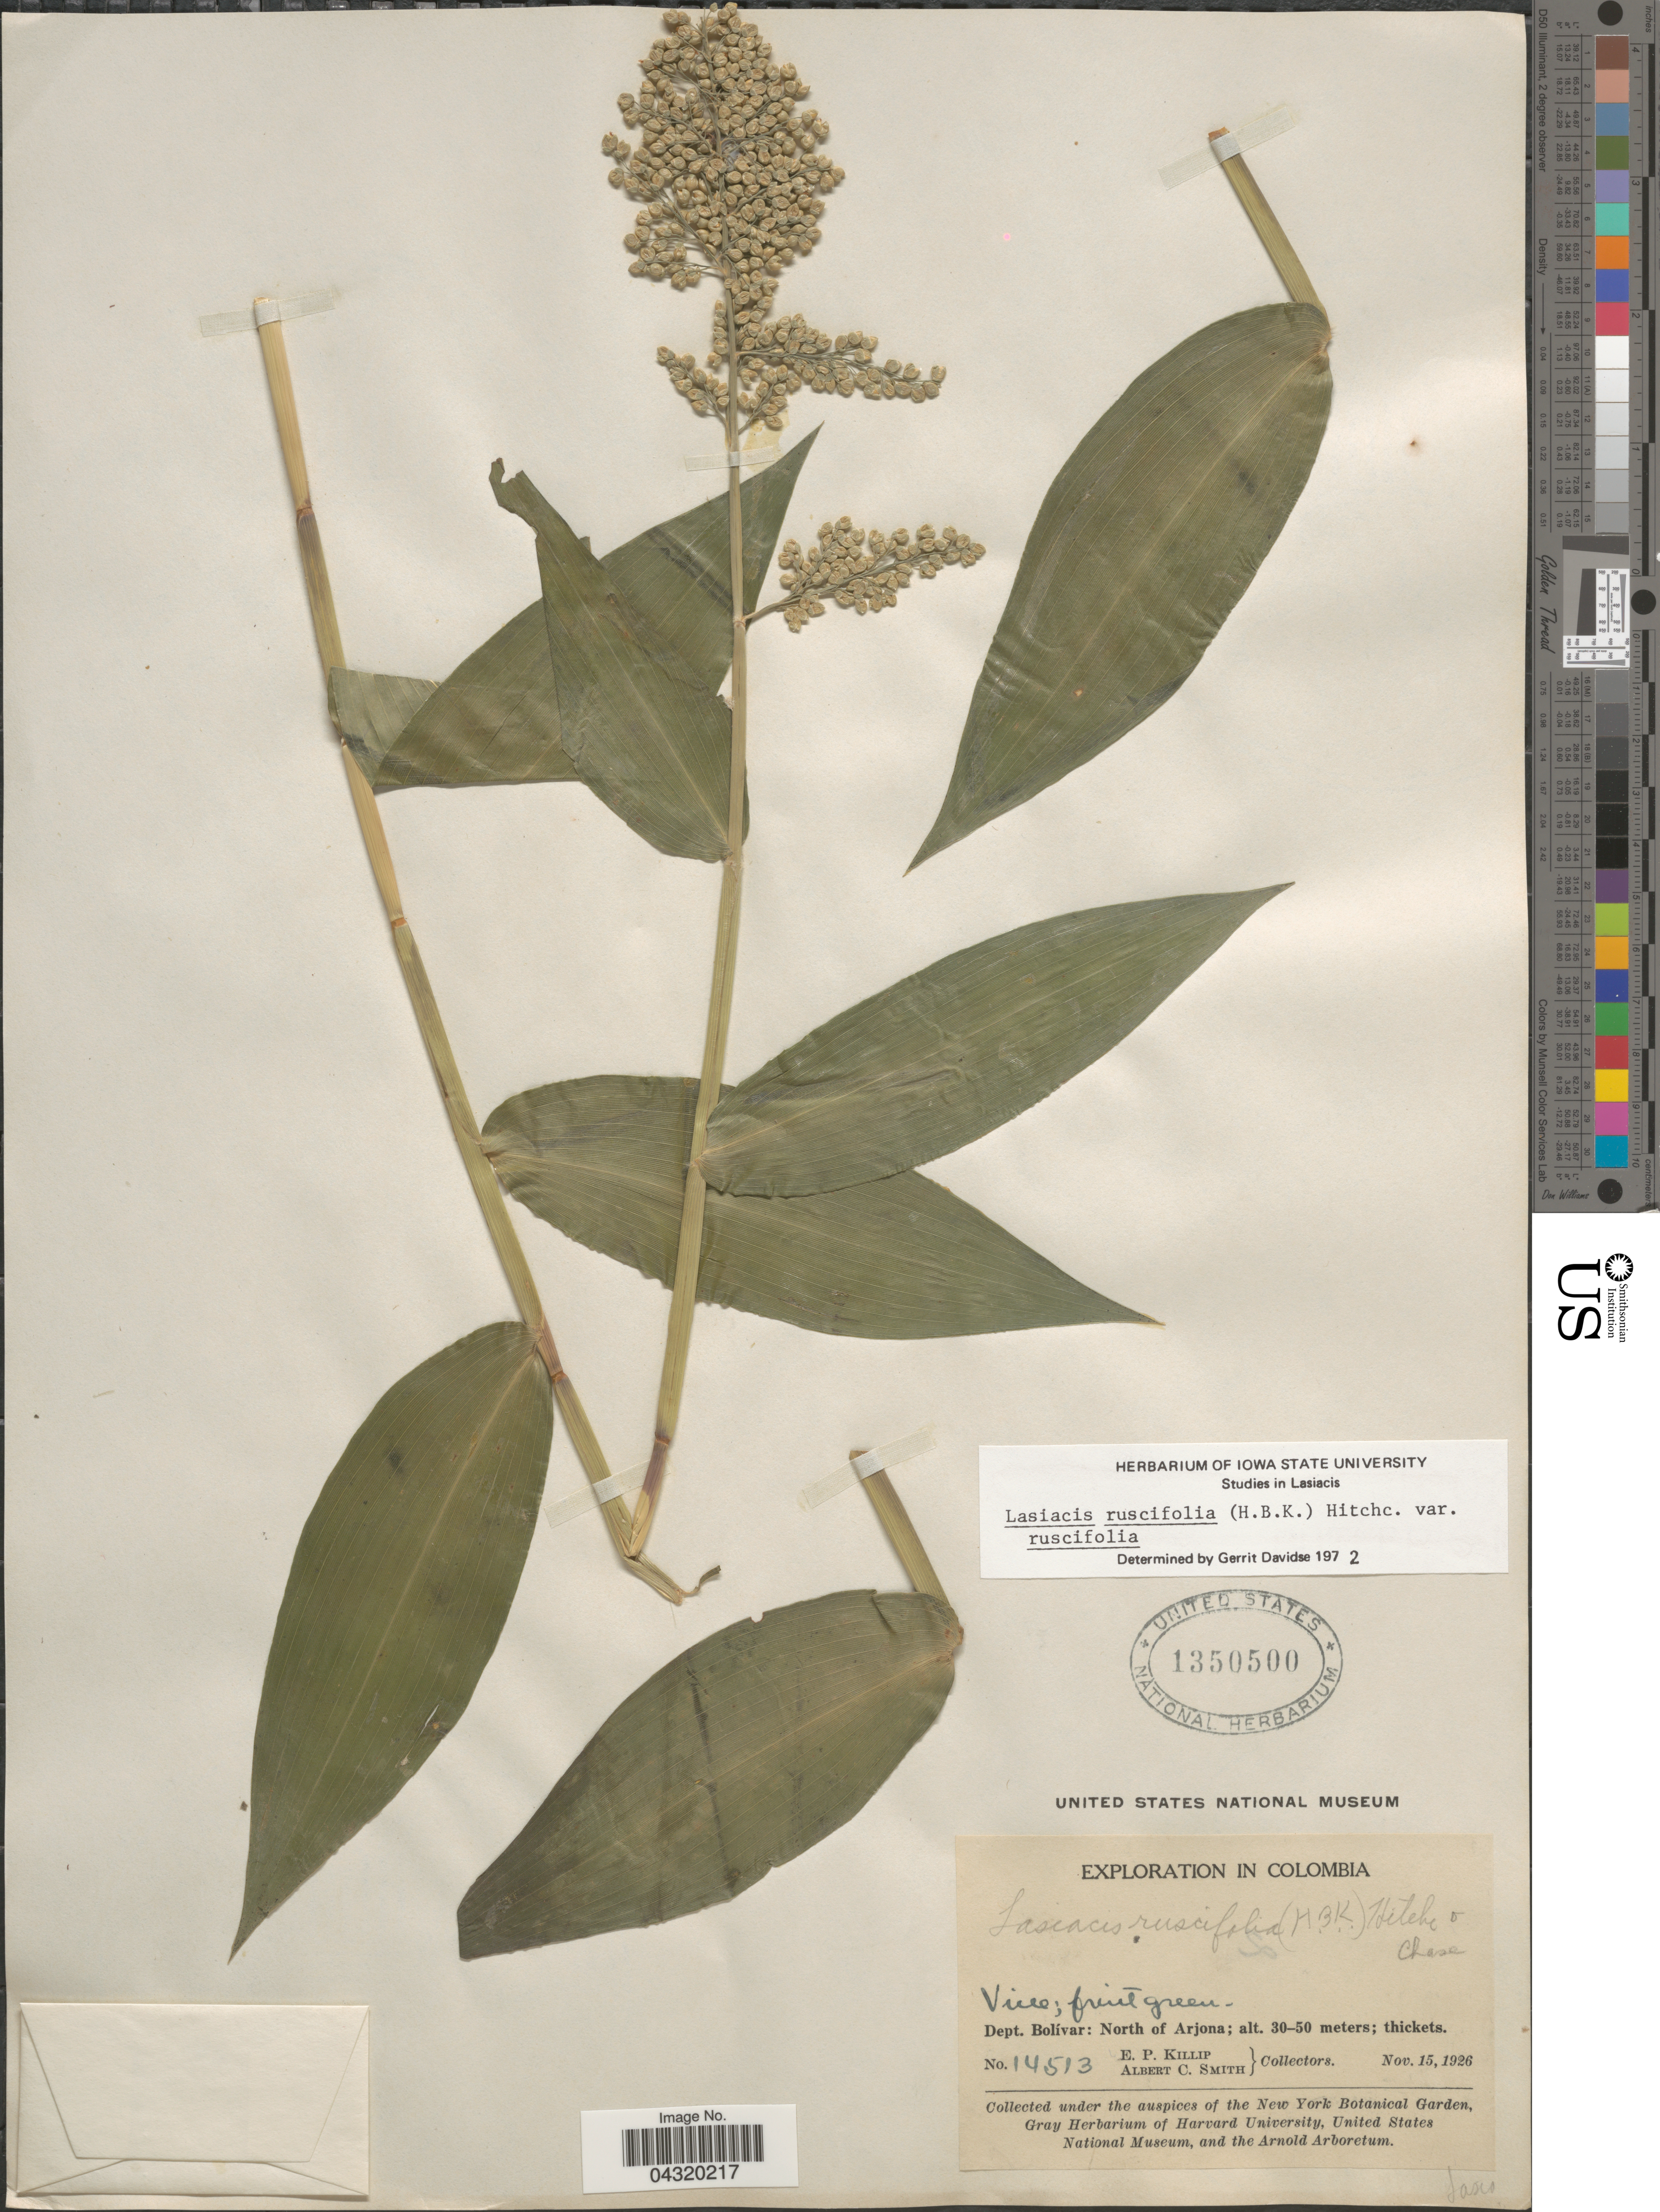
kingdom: Plantae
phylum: Tracheophyta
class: Liliopsida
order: Poales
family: Poaceae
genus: Lasiacis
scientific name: Lasiacis ruscifolia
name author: (Kunth) Hitchc.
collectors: E. P. Killip & A. C. Smith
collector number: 14513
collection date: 1926-11-15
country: Colombia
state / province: Bolívar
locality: Exploration in Colombia. Dept. Bolívar: North of Arjona.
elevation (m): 30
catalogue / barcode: US 1350500